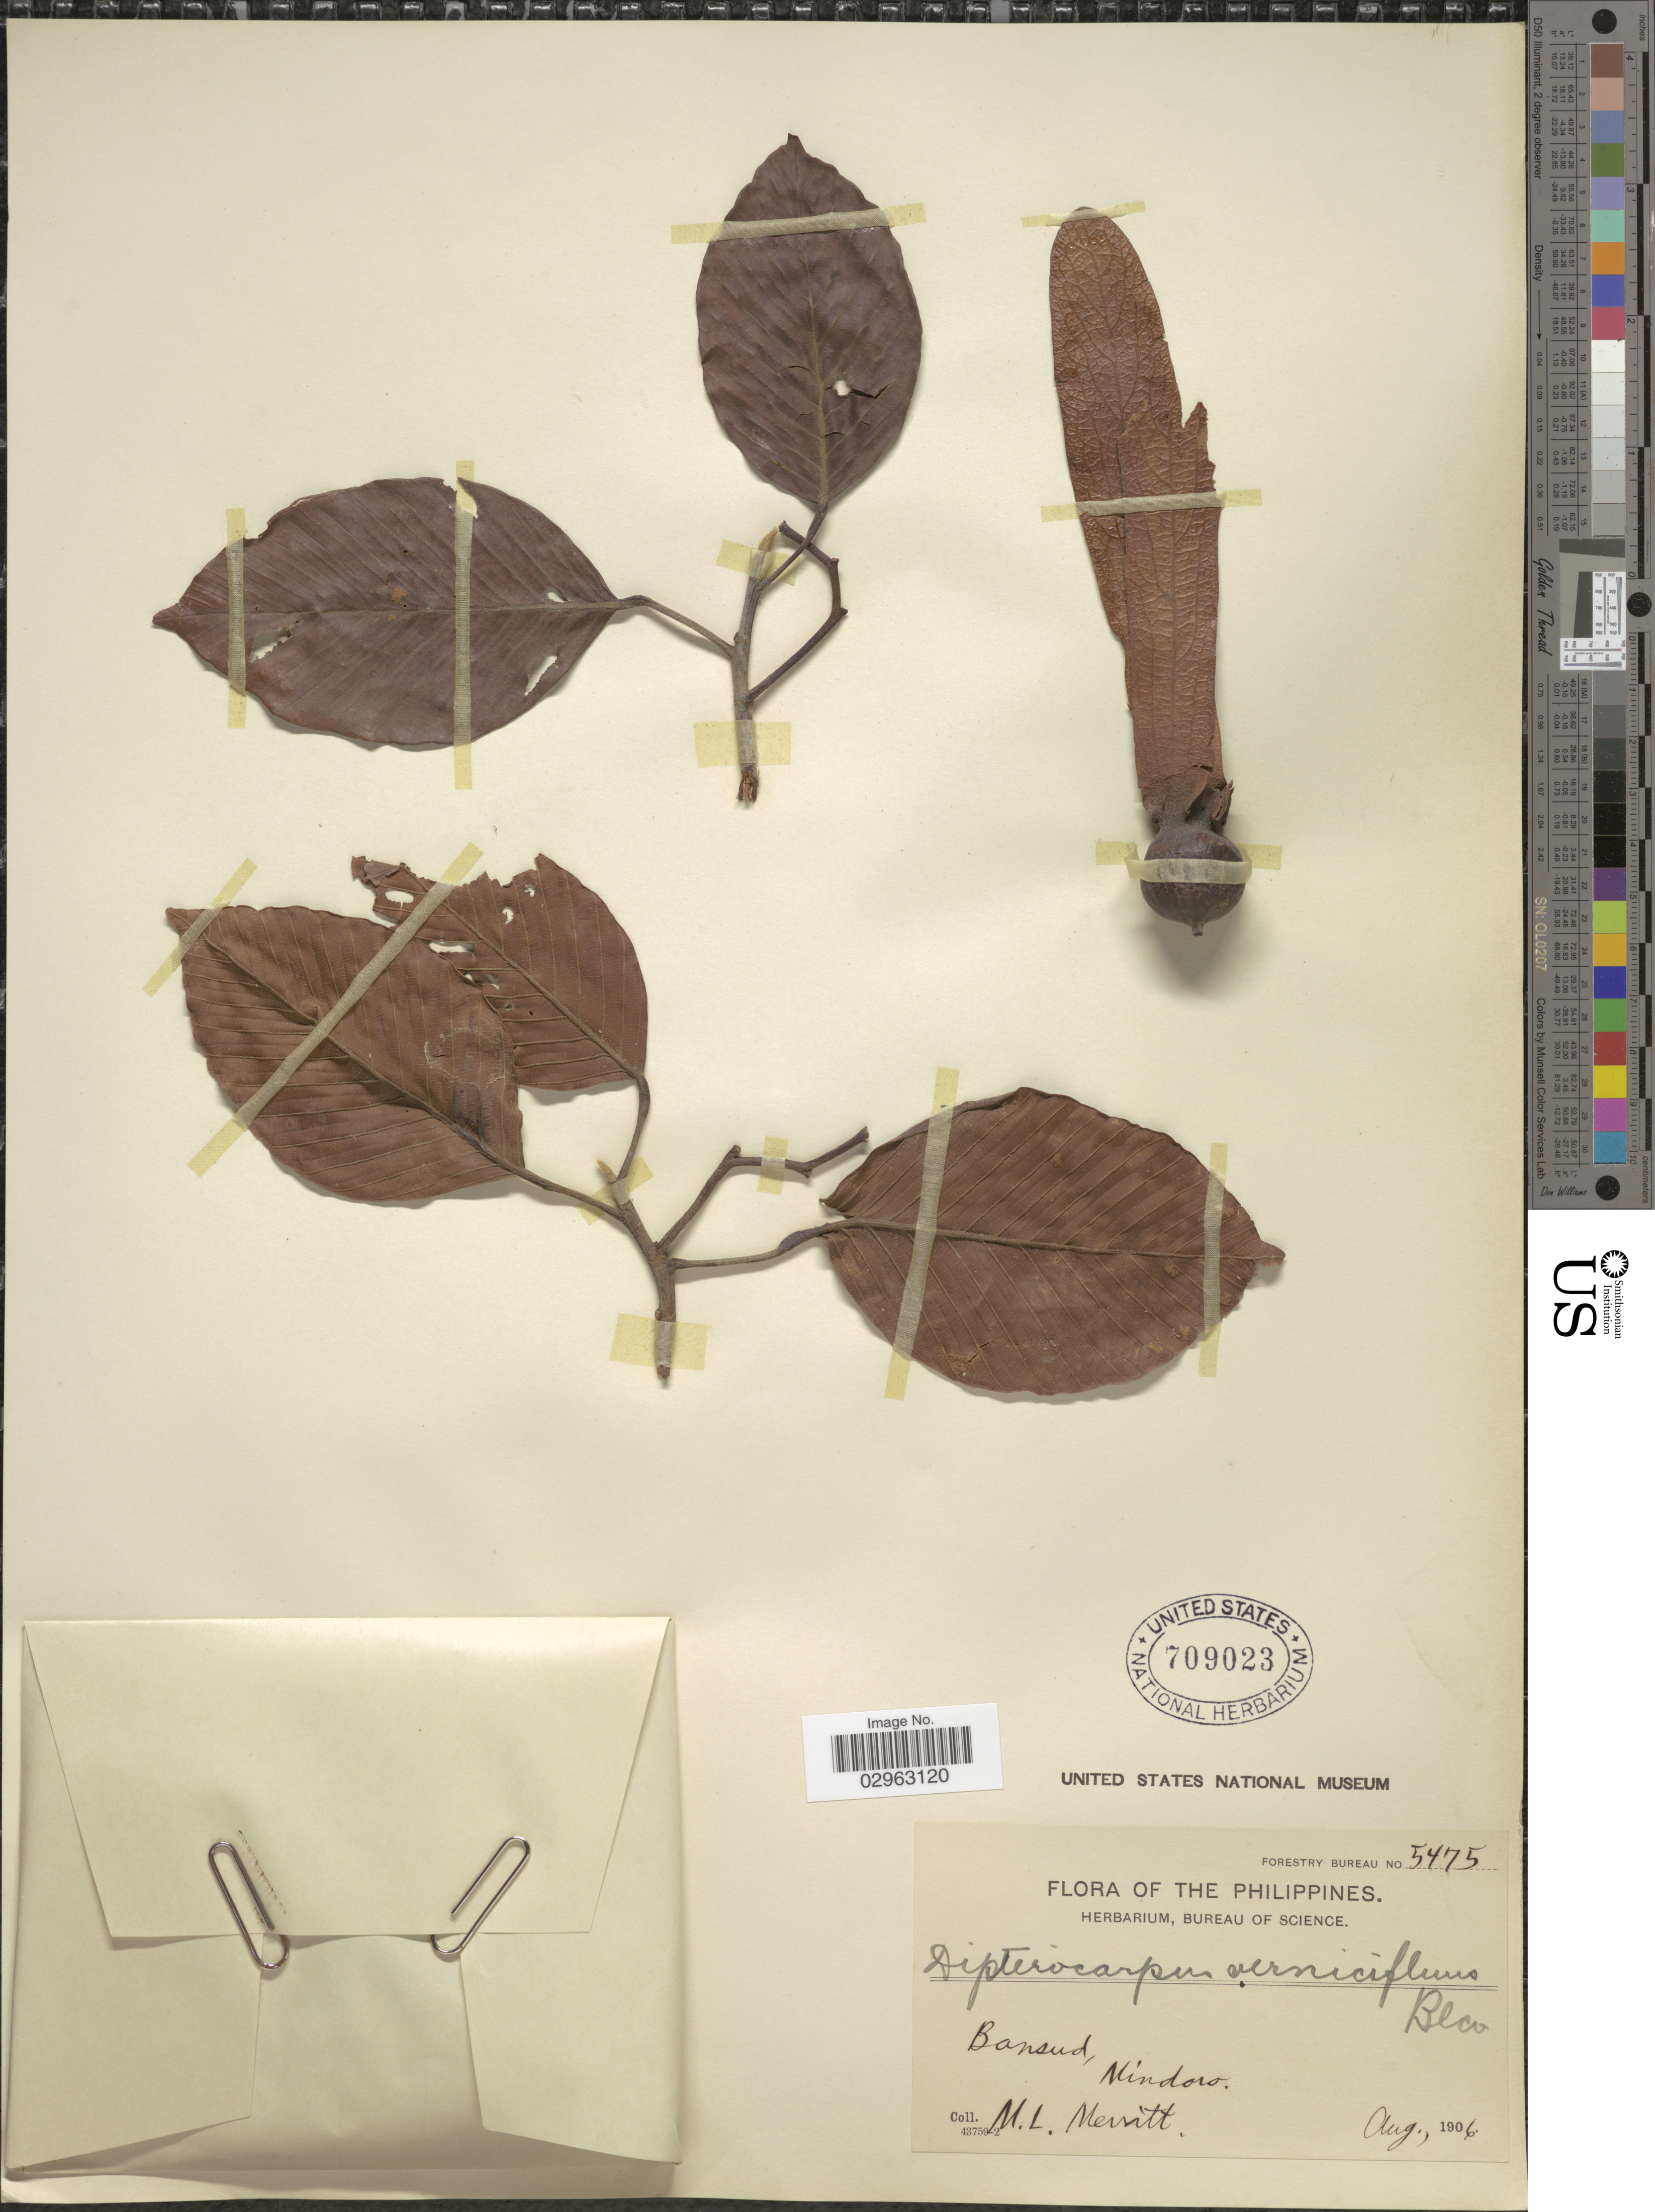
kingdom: Plantae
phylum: Tracheophyta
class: Magnoliopsida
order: Malvales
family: Dipterocarpaceae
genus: Dipterocarpus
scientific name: Dipterocarpus vernicifluus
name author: Blanco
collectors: M. L. Merritt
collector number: Forestry Bureau 5475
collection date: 1906-08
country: Philippines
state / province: Mimaropa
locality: Bansud, Mindoro.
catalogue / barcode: US 709023